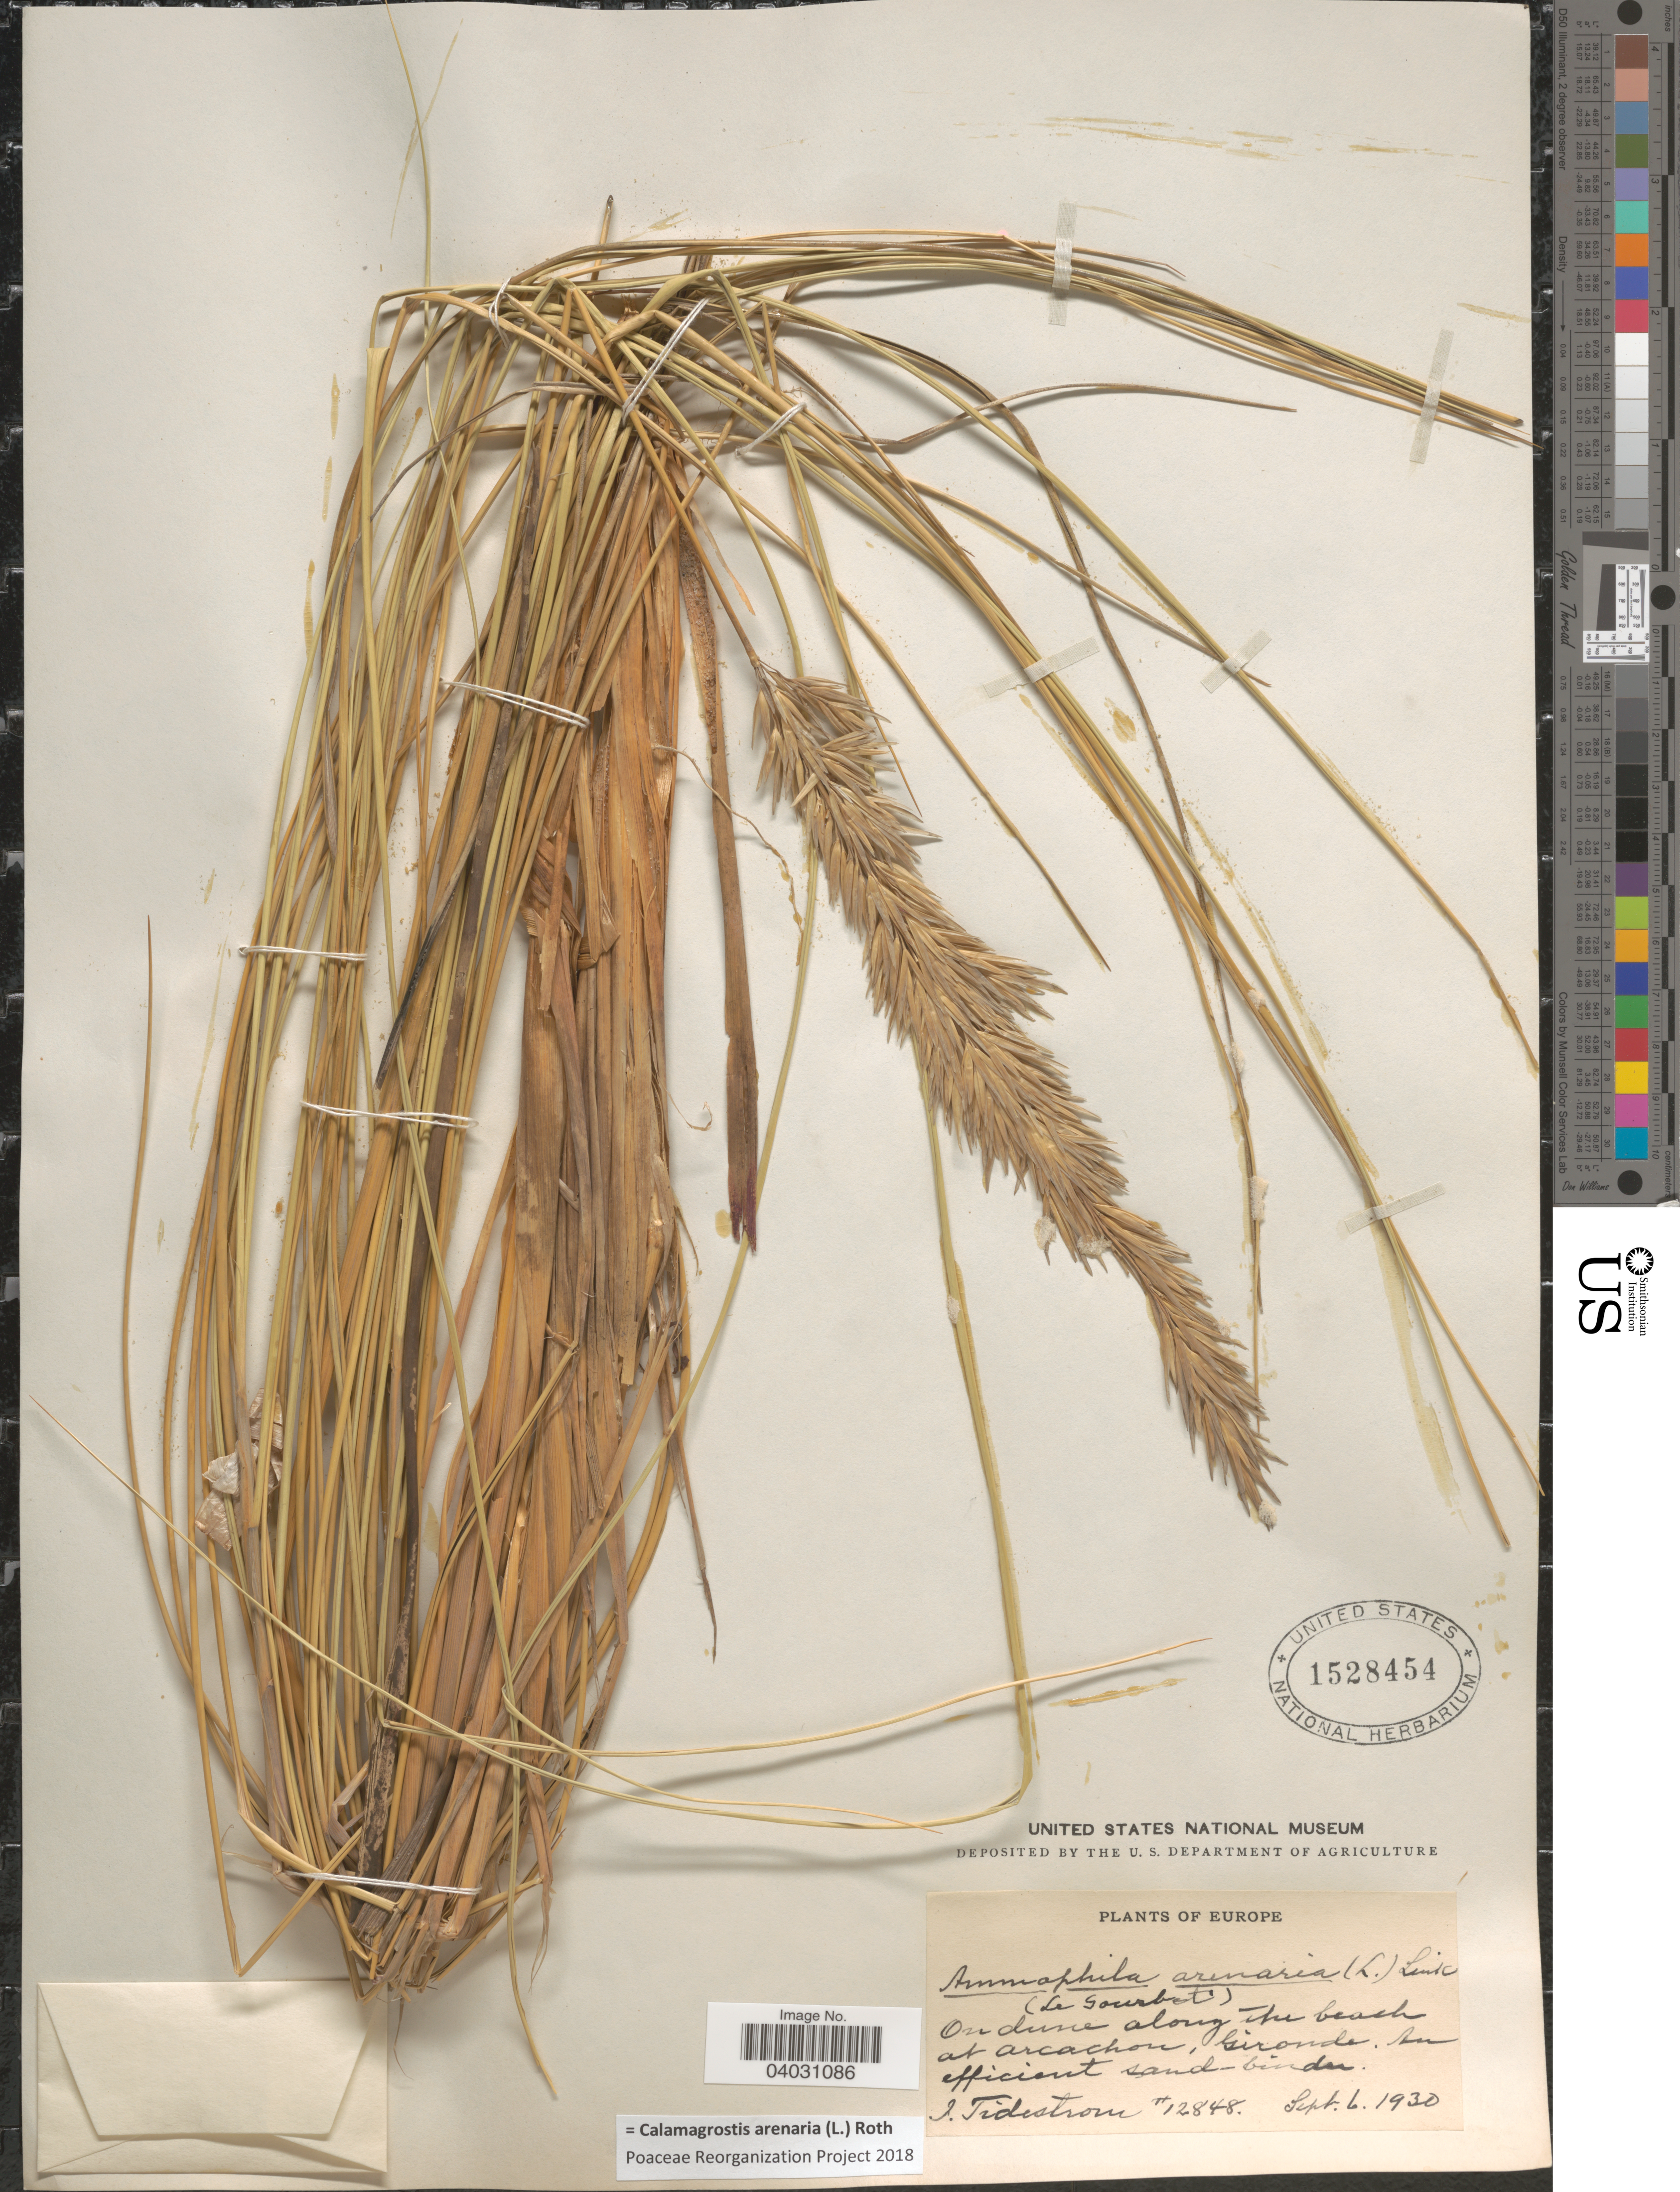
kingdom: Plantae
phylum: Tracheophyta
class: Liliopsida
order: Poales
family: Poaceae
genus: Calamagrostis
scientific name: Calamagrostis arenaria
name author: (L.) Roth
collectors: I. F. Tidestrom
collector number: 12848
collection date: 1930-09-06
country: France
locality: Europe. Along the beach at Arcachon, Gironde.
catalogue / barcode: US 1528454